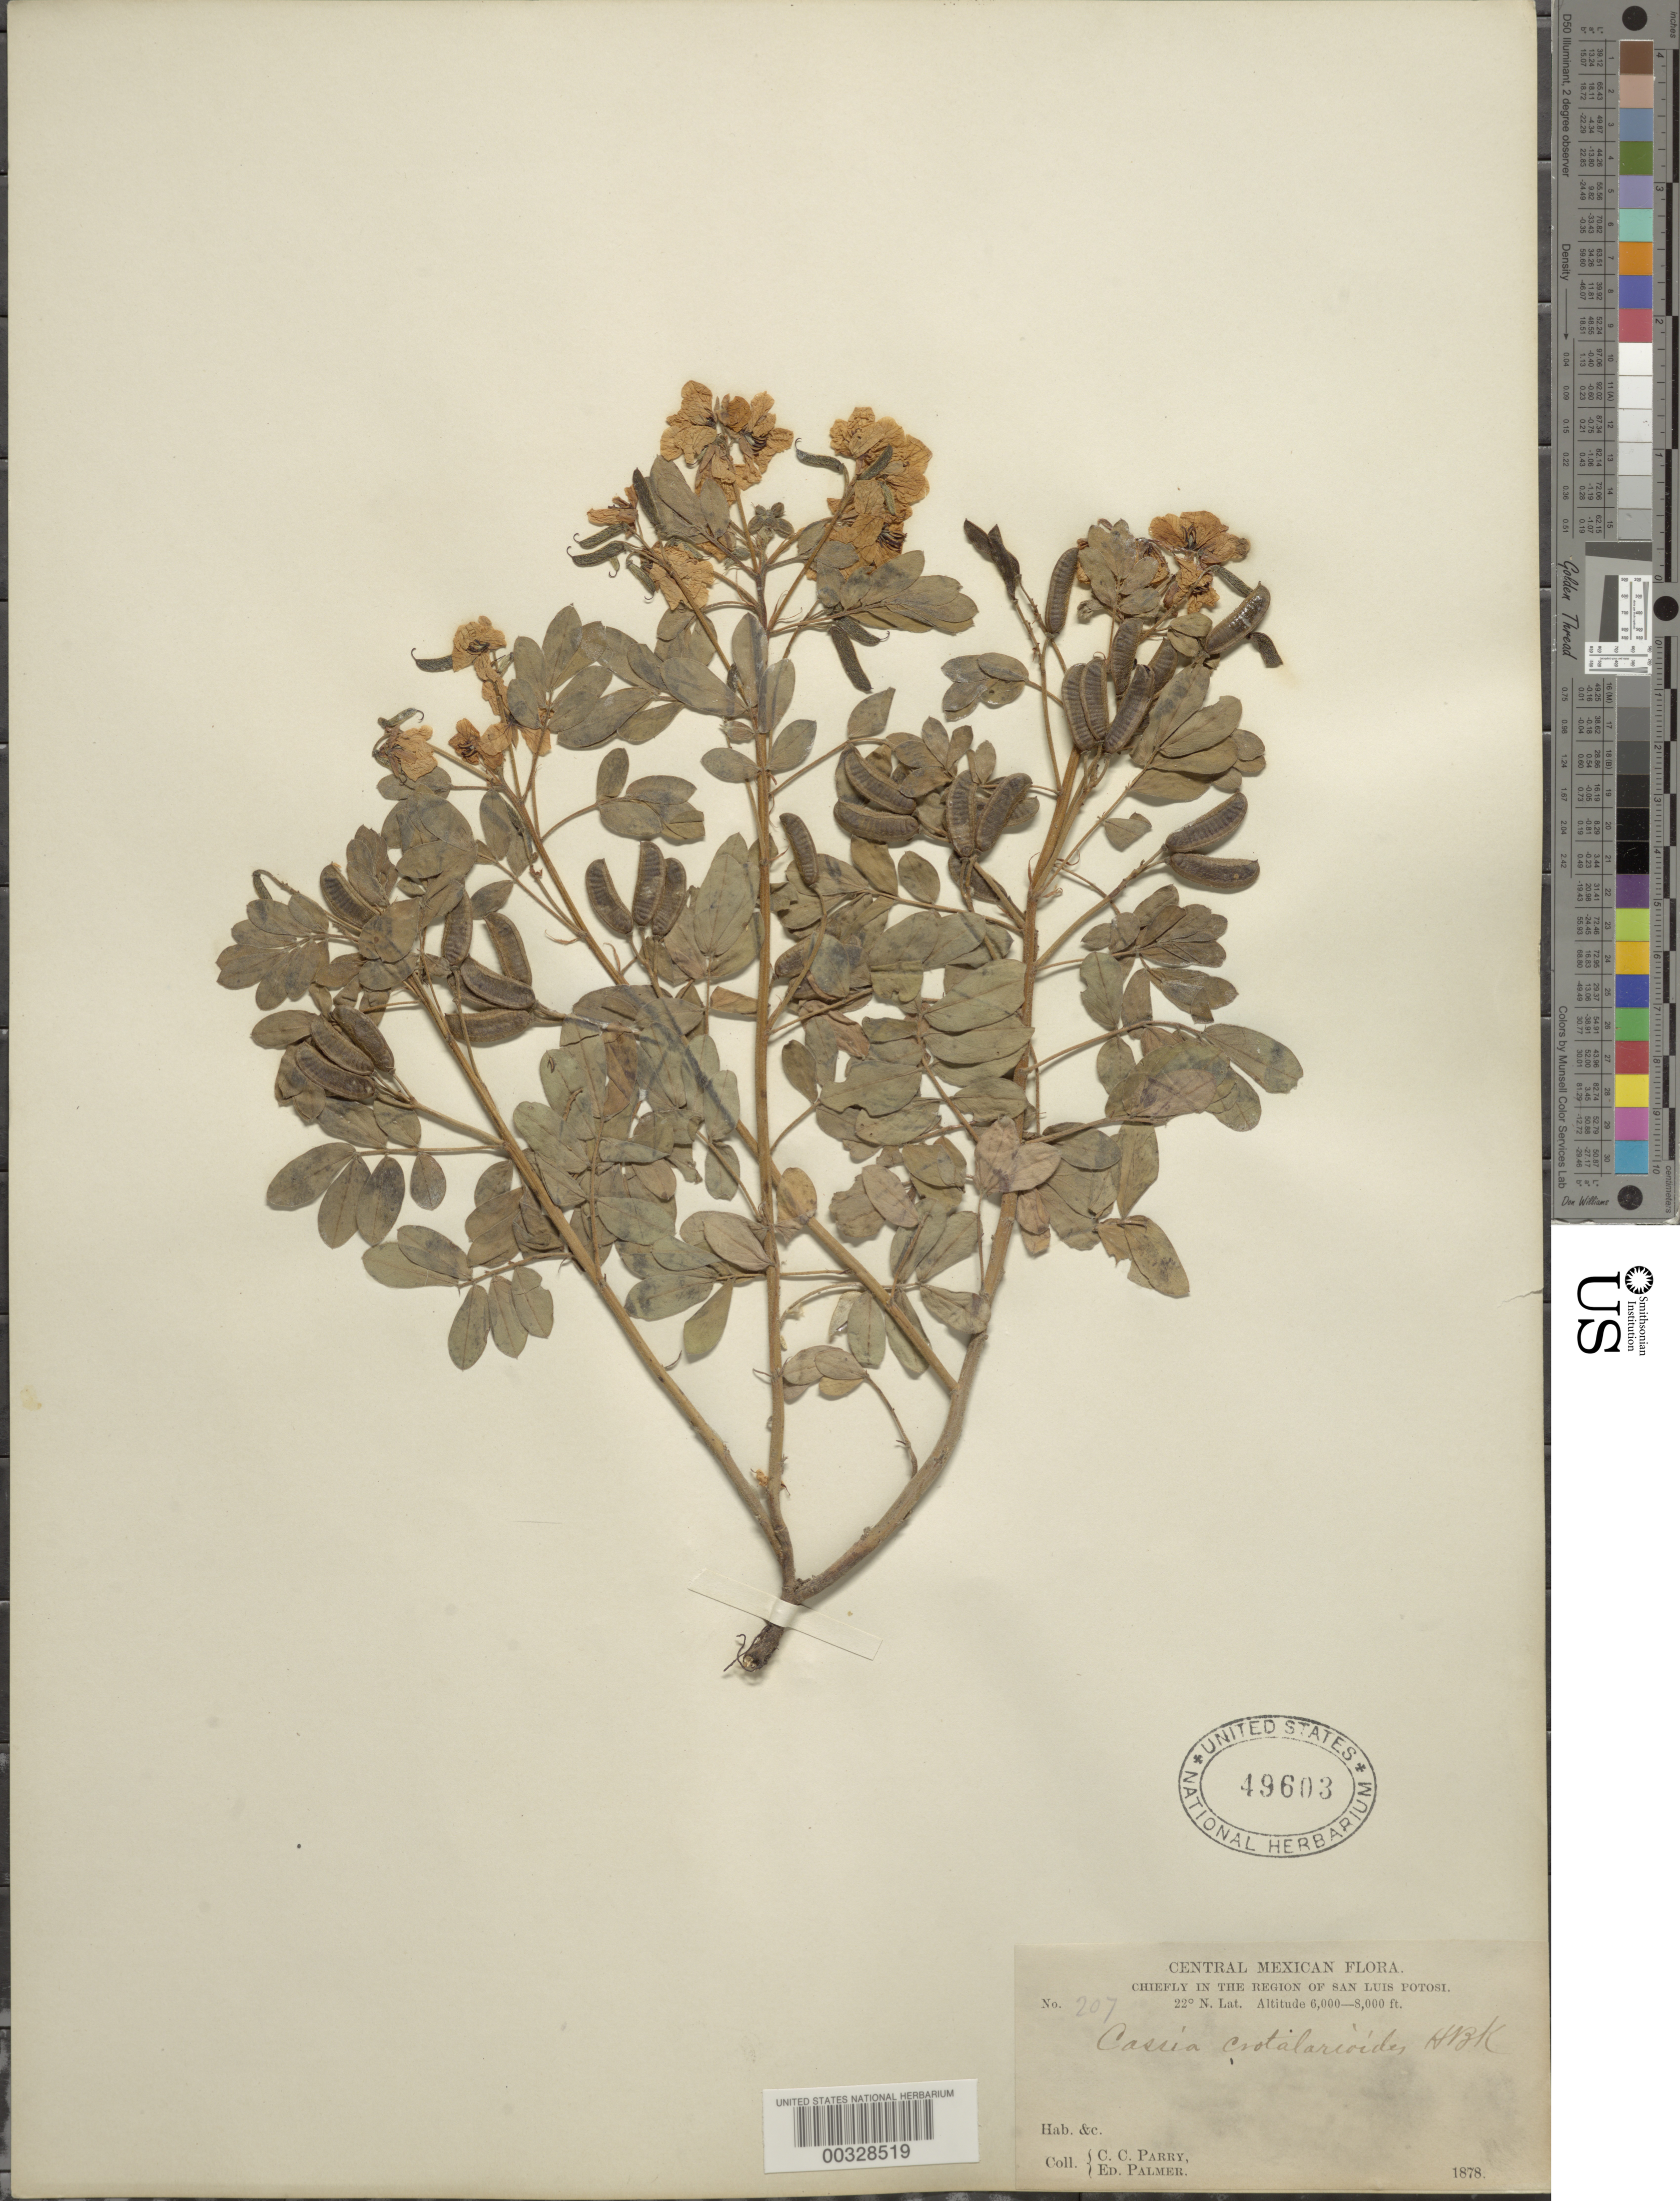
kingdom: Plantae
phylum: Tracheophyta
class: Magnoliopsida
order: Fabales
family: Fabaceae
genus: Senna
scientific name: Senna crotalarioides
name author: (Kunth) H.S. Irwin & Barneby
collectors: C. C. Parry & E. Palmer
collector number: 207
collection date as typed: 1878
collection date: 1878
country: Mexico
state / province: San Luis Potosí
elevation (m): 1829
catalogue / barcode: US 49603